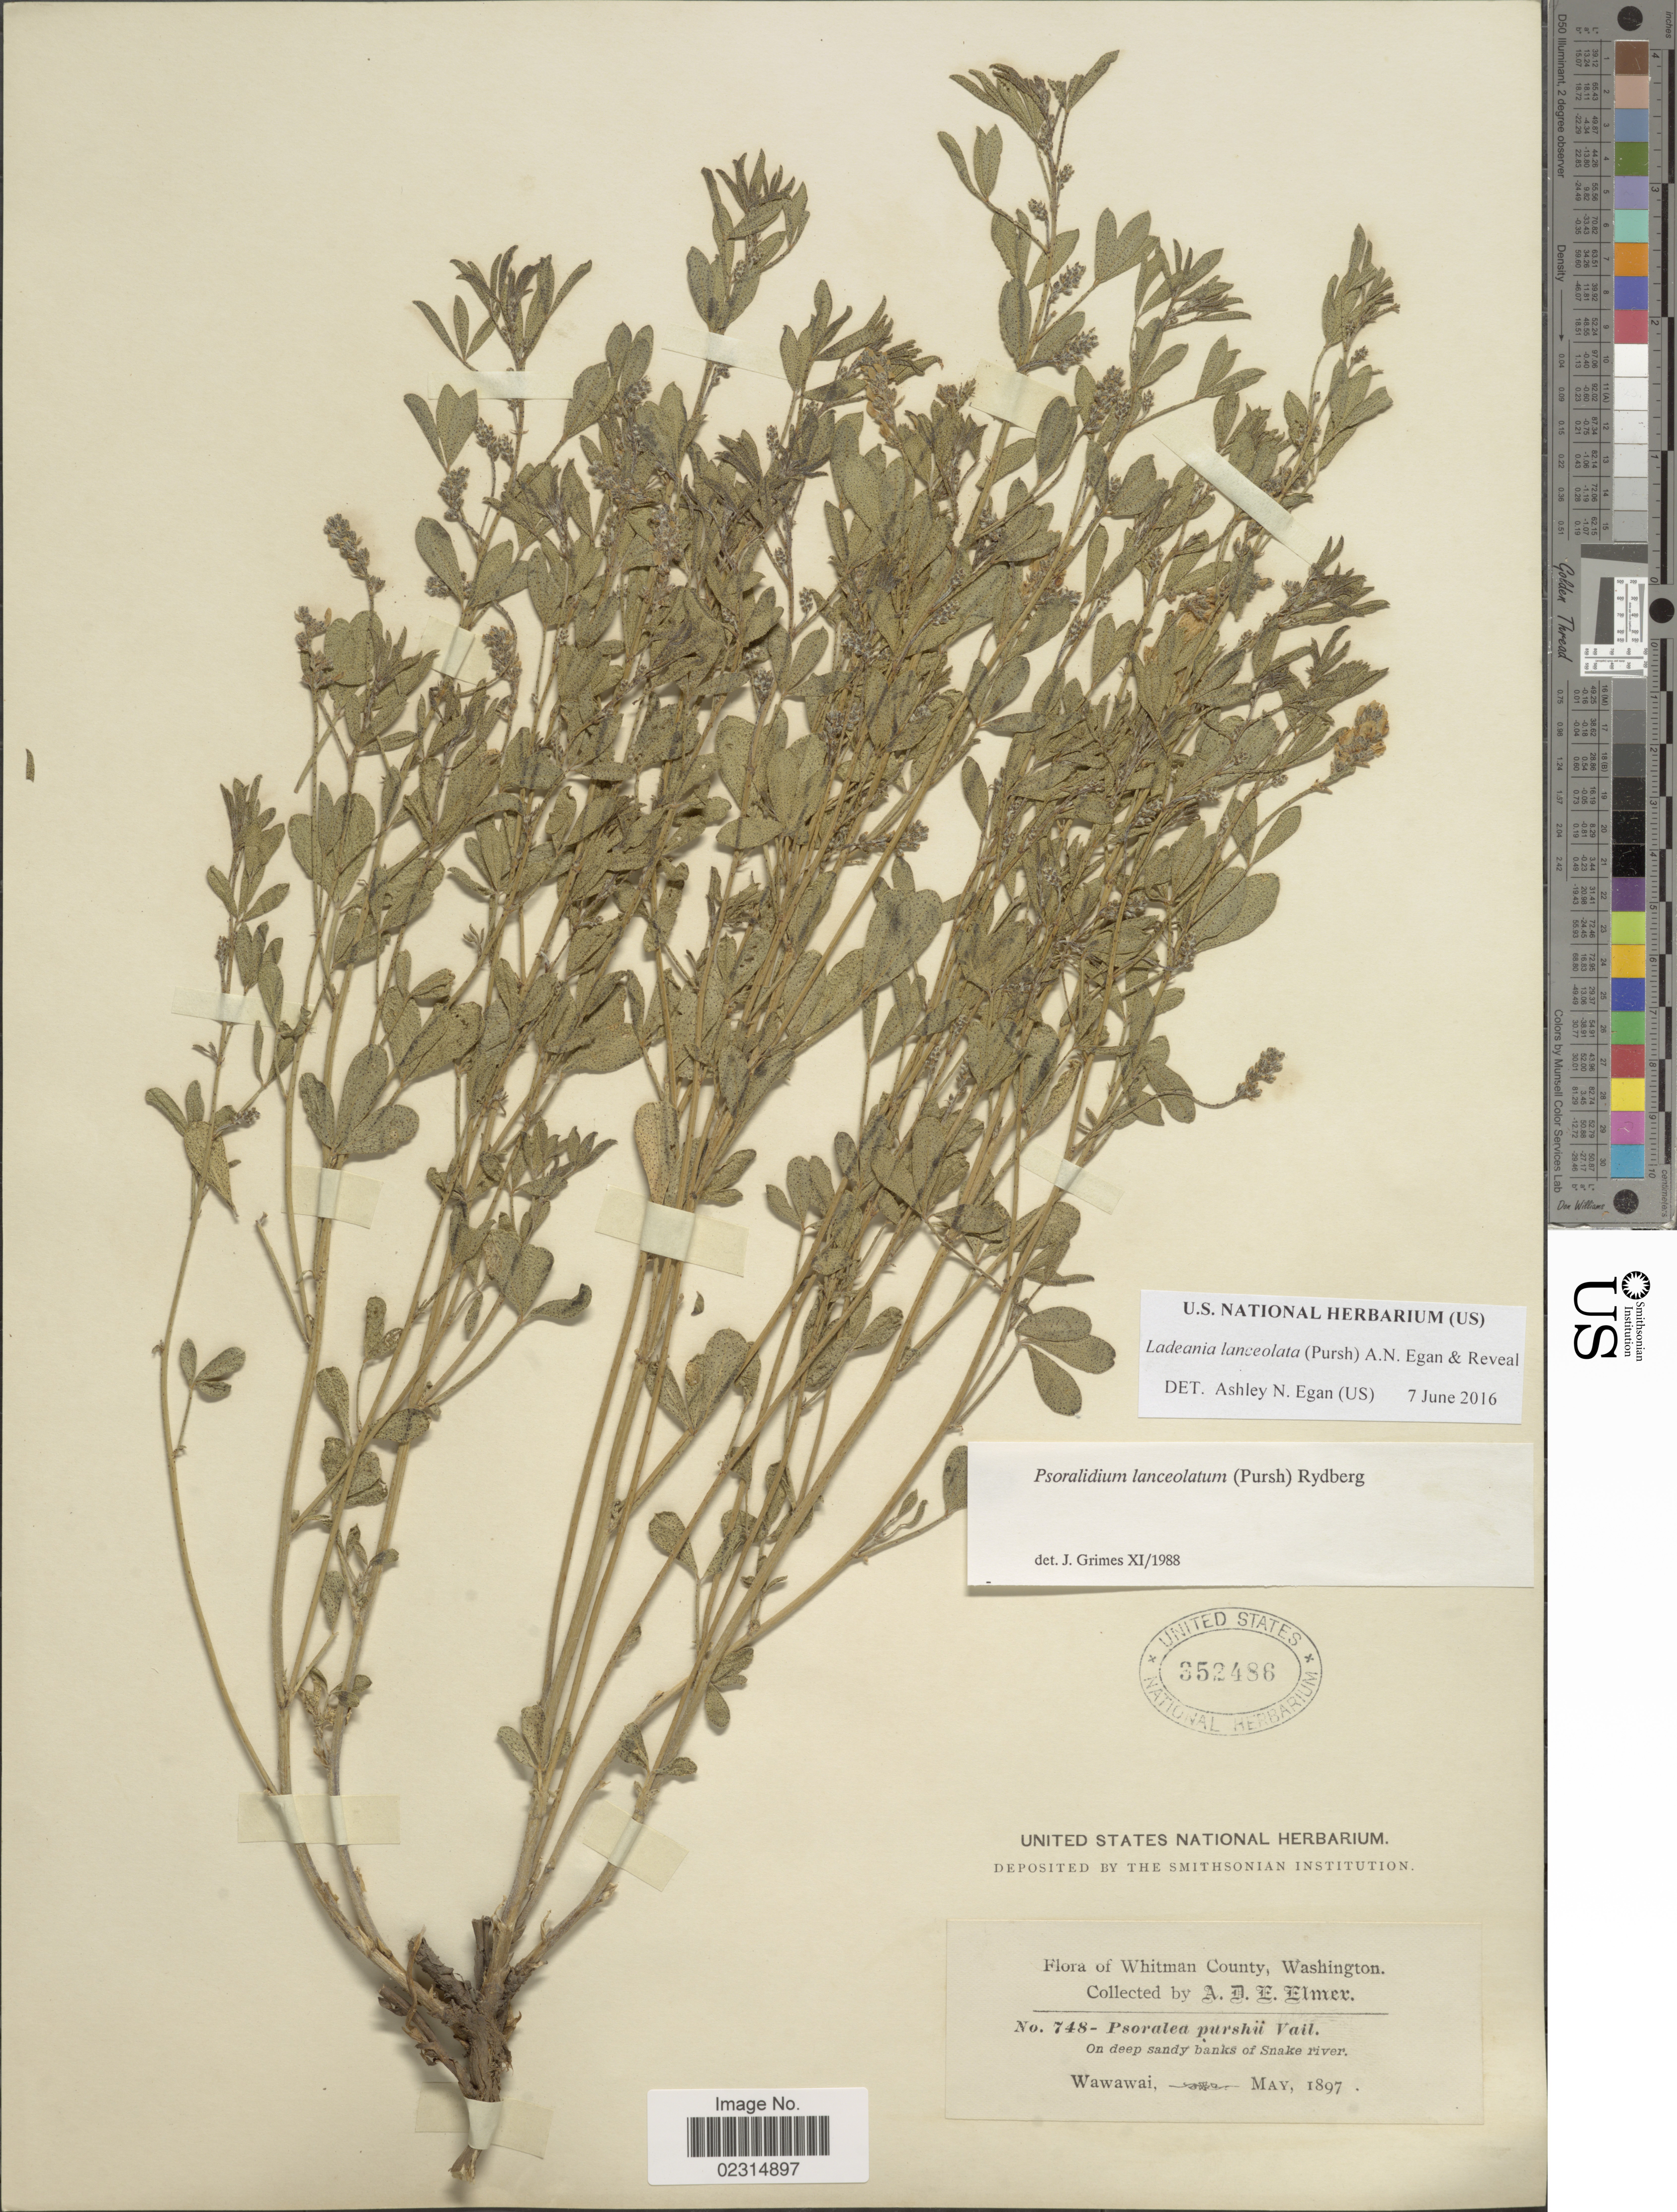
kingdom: Plantae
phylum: Tracheophyta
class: Magnoliopsida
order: Fabales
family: Fabaceae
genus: Ladeania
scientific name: Ladeania lanceolata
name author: (Pursh) A.N. Egan & Reveal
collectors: A. D. E. Elmer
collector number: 748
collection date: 1897-05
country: United States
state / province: Washington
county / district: Whitman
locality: Whitman County, On deep sandy banks of Snake river, Wawawai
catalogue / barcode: US 352486